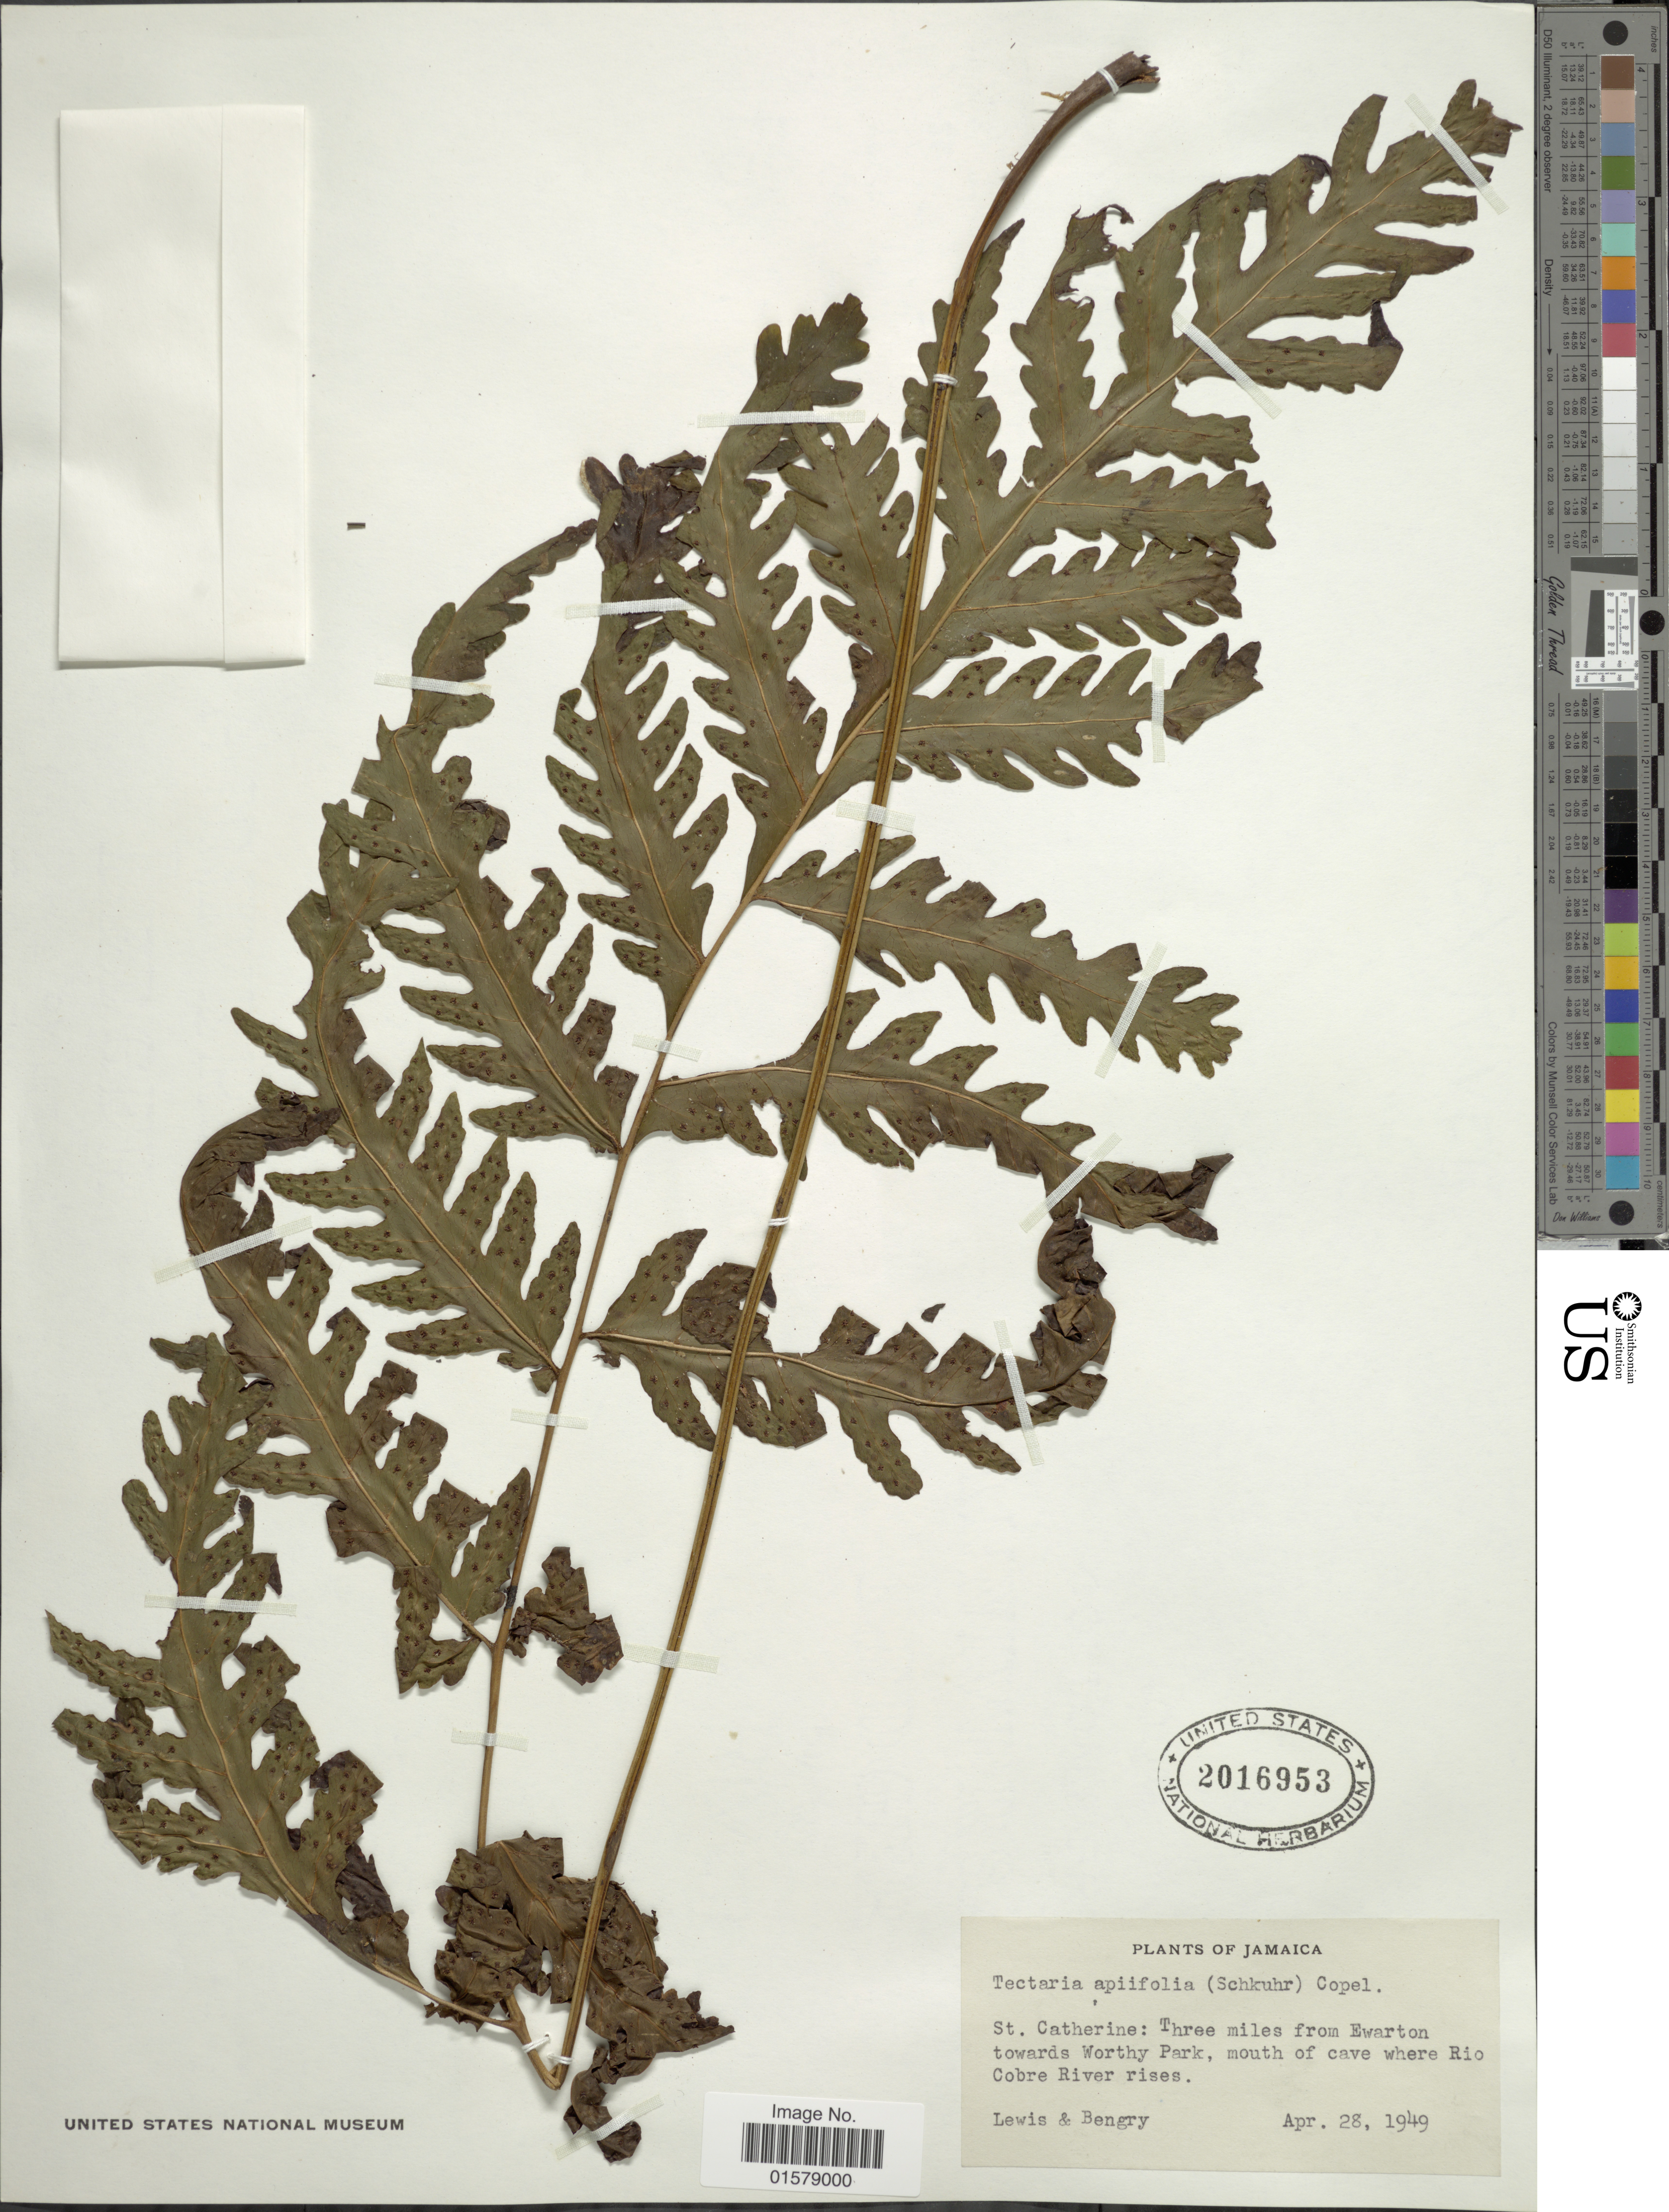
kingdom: Plantae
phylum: Tracheophyta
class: Polypodiopsida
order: Polypodiales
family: Tectariaceae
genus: Tectaria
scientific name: Tectaria apiifolia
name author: (Schkuhr) Copel.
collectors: -- Lewis & R. Bengry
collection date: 1949-04-28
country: Jamaica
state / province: Saint Catherine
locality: Three miles from Ewarton towards Worthy Park, mouth of cave where Rio Cobre River rises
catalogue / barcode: US 2016953